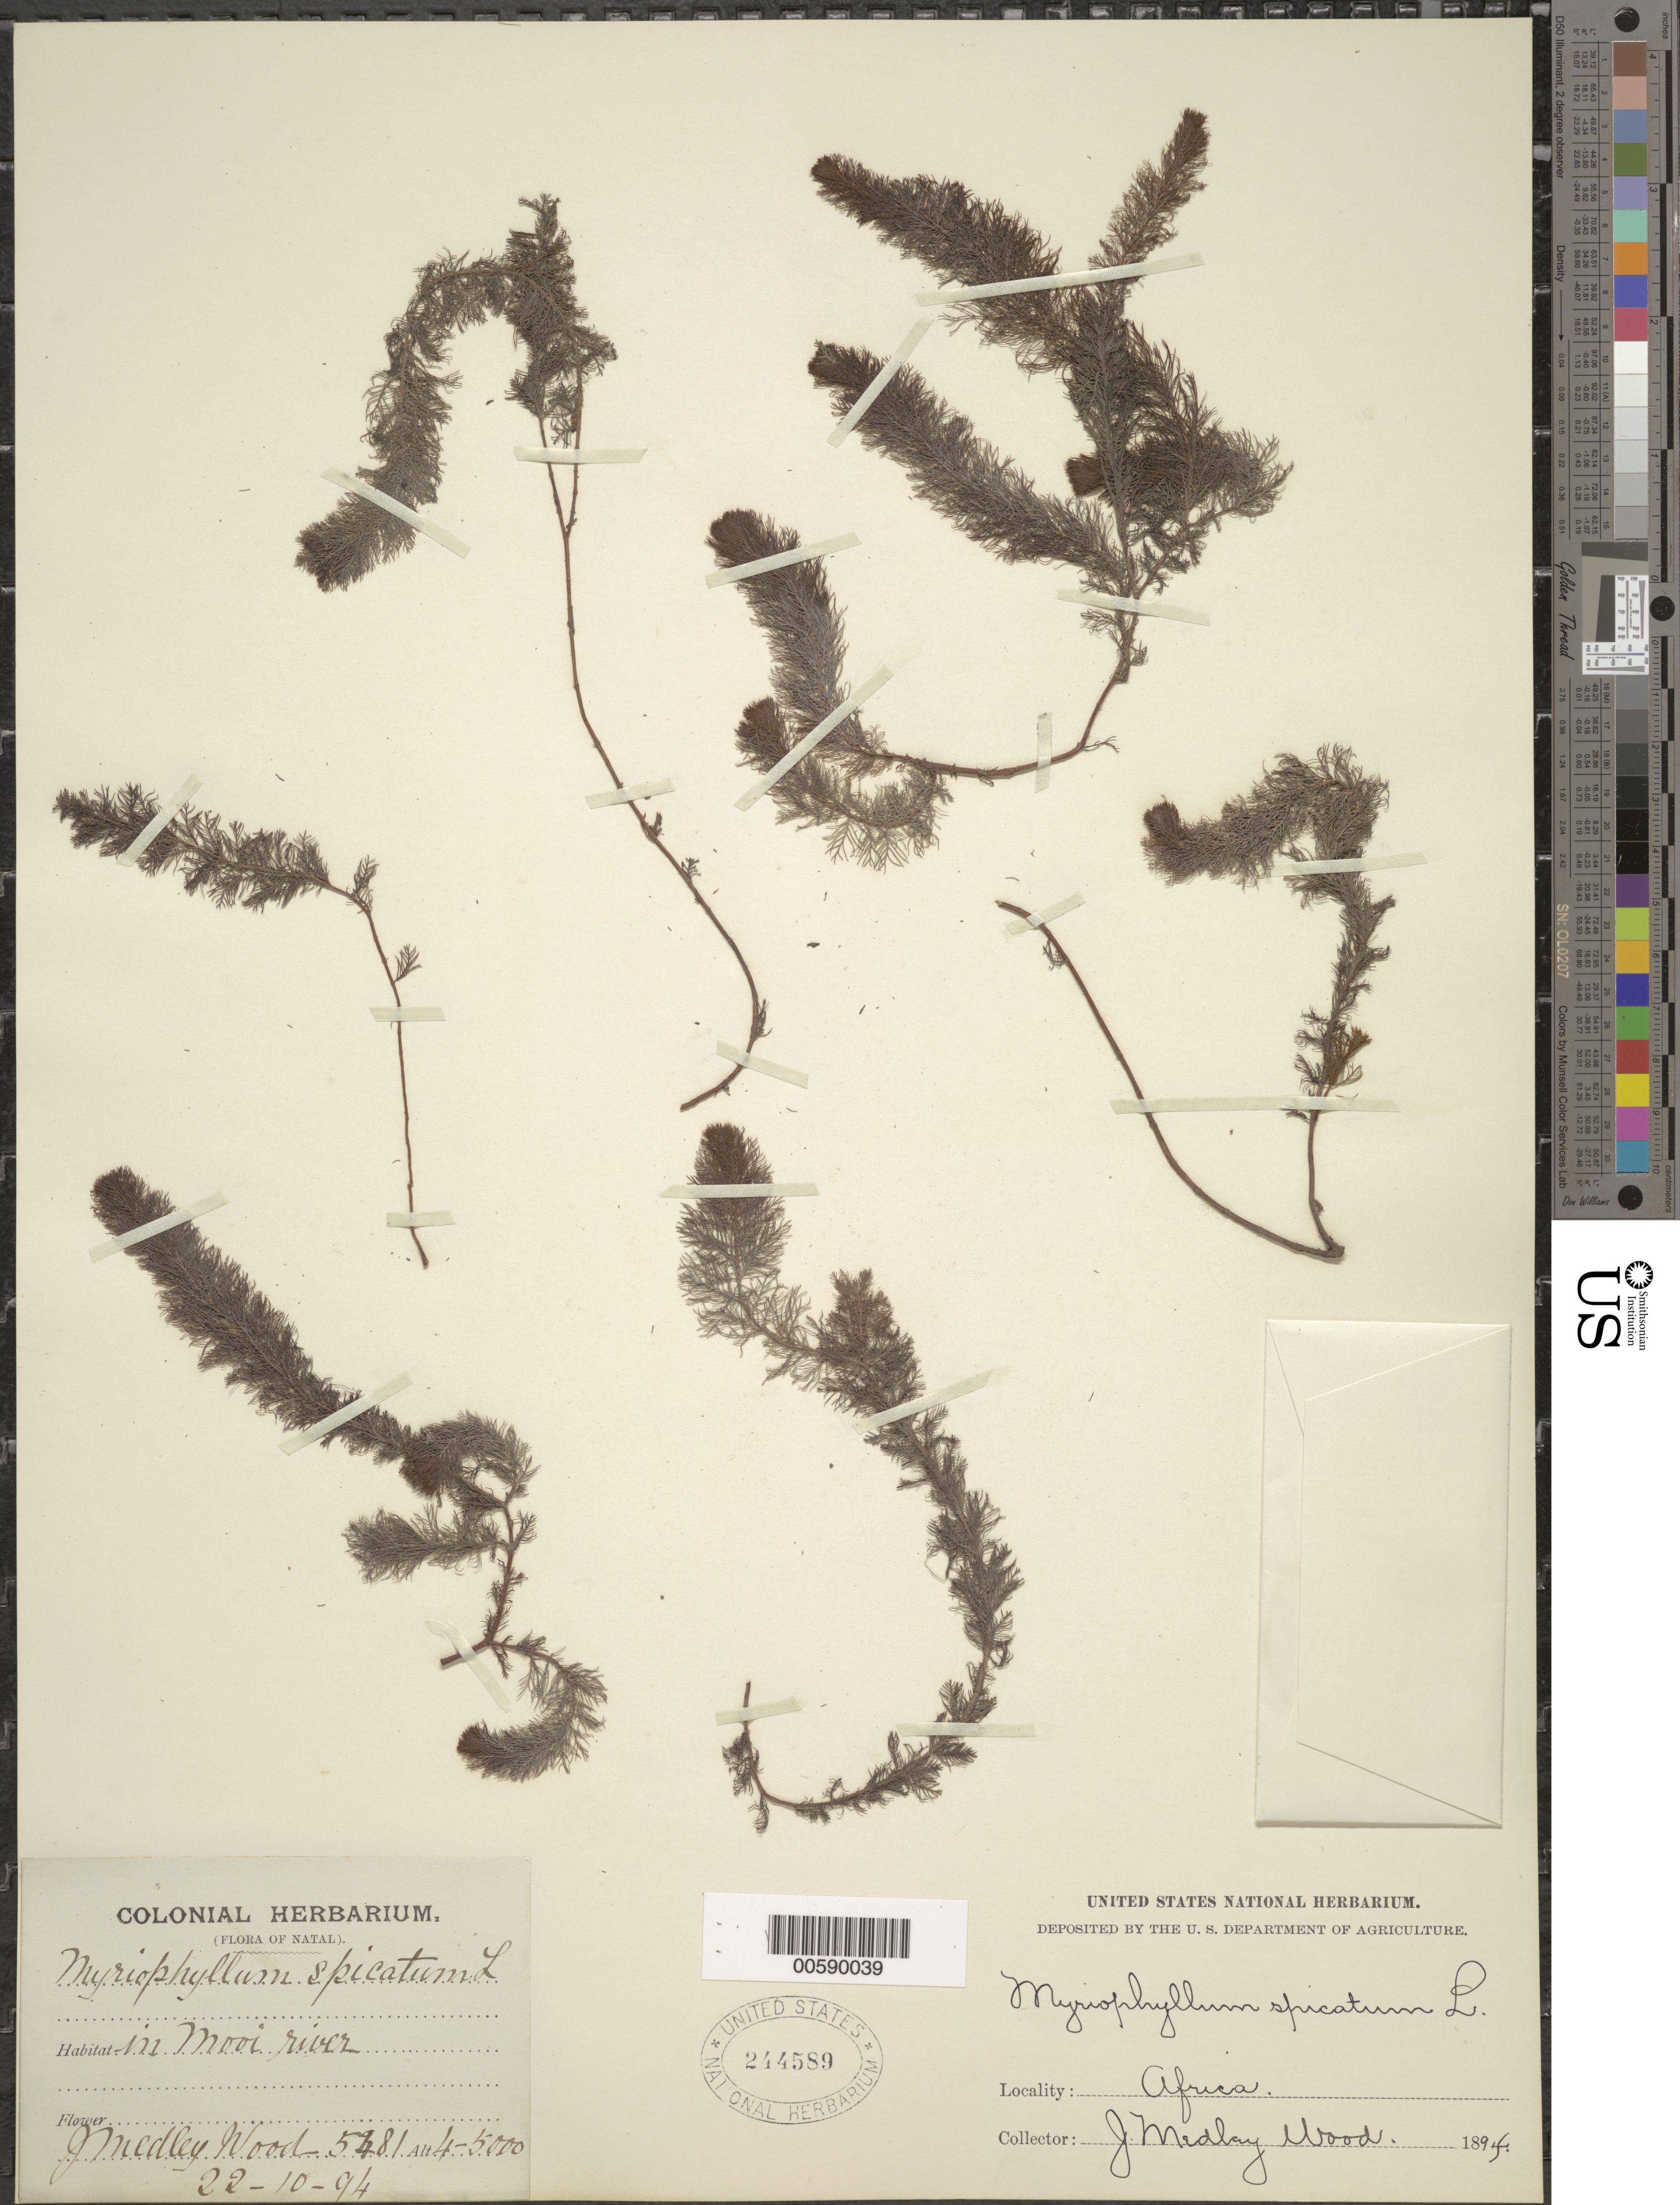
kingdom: Plantae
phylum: Tracheophyta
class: Magnoliopsida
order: Saxifragales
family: Haloragaceae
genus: Myriophyllum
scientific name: Myriophyllum spicatum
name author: L.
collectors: J. M. Wood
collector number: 5481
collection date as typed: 22 Oct 1894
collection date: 1894-10-22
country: South Africa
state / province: KwaZulu-Natal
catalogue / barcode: US 244589